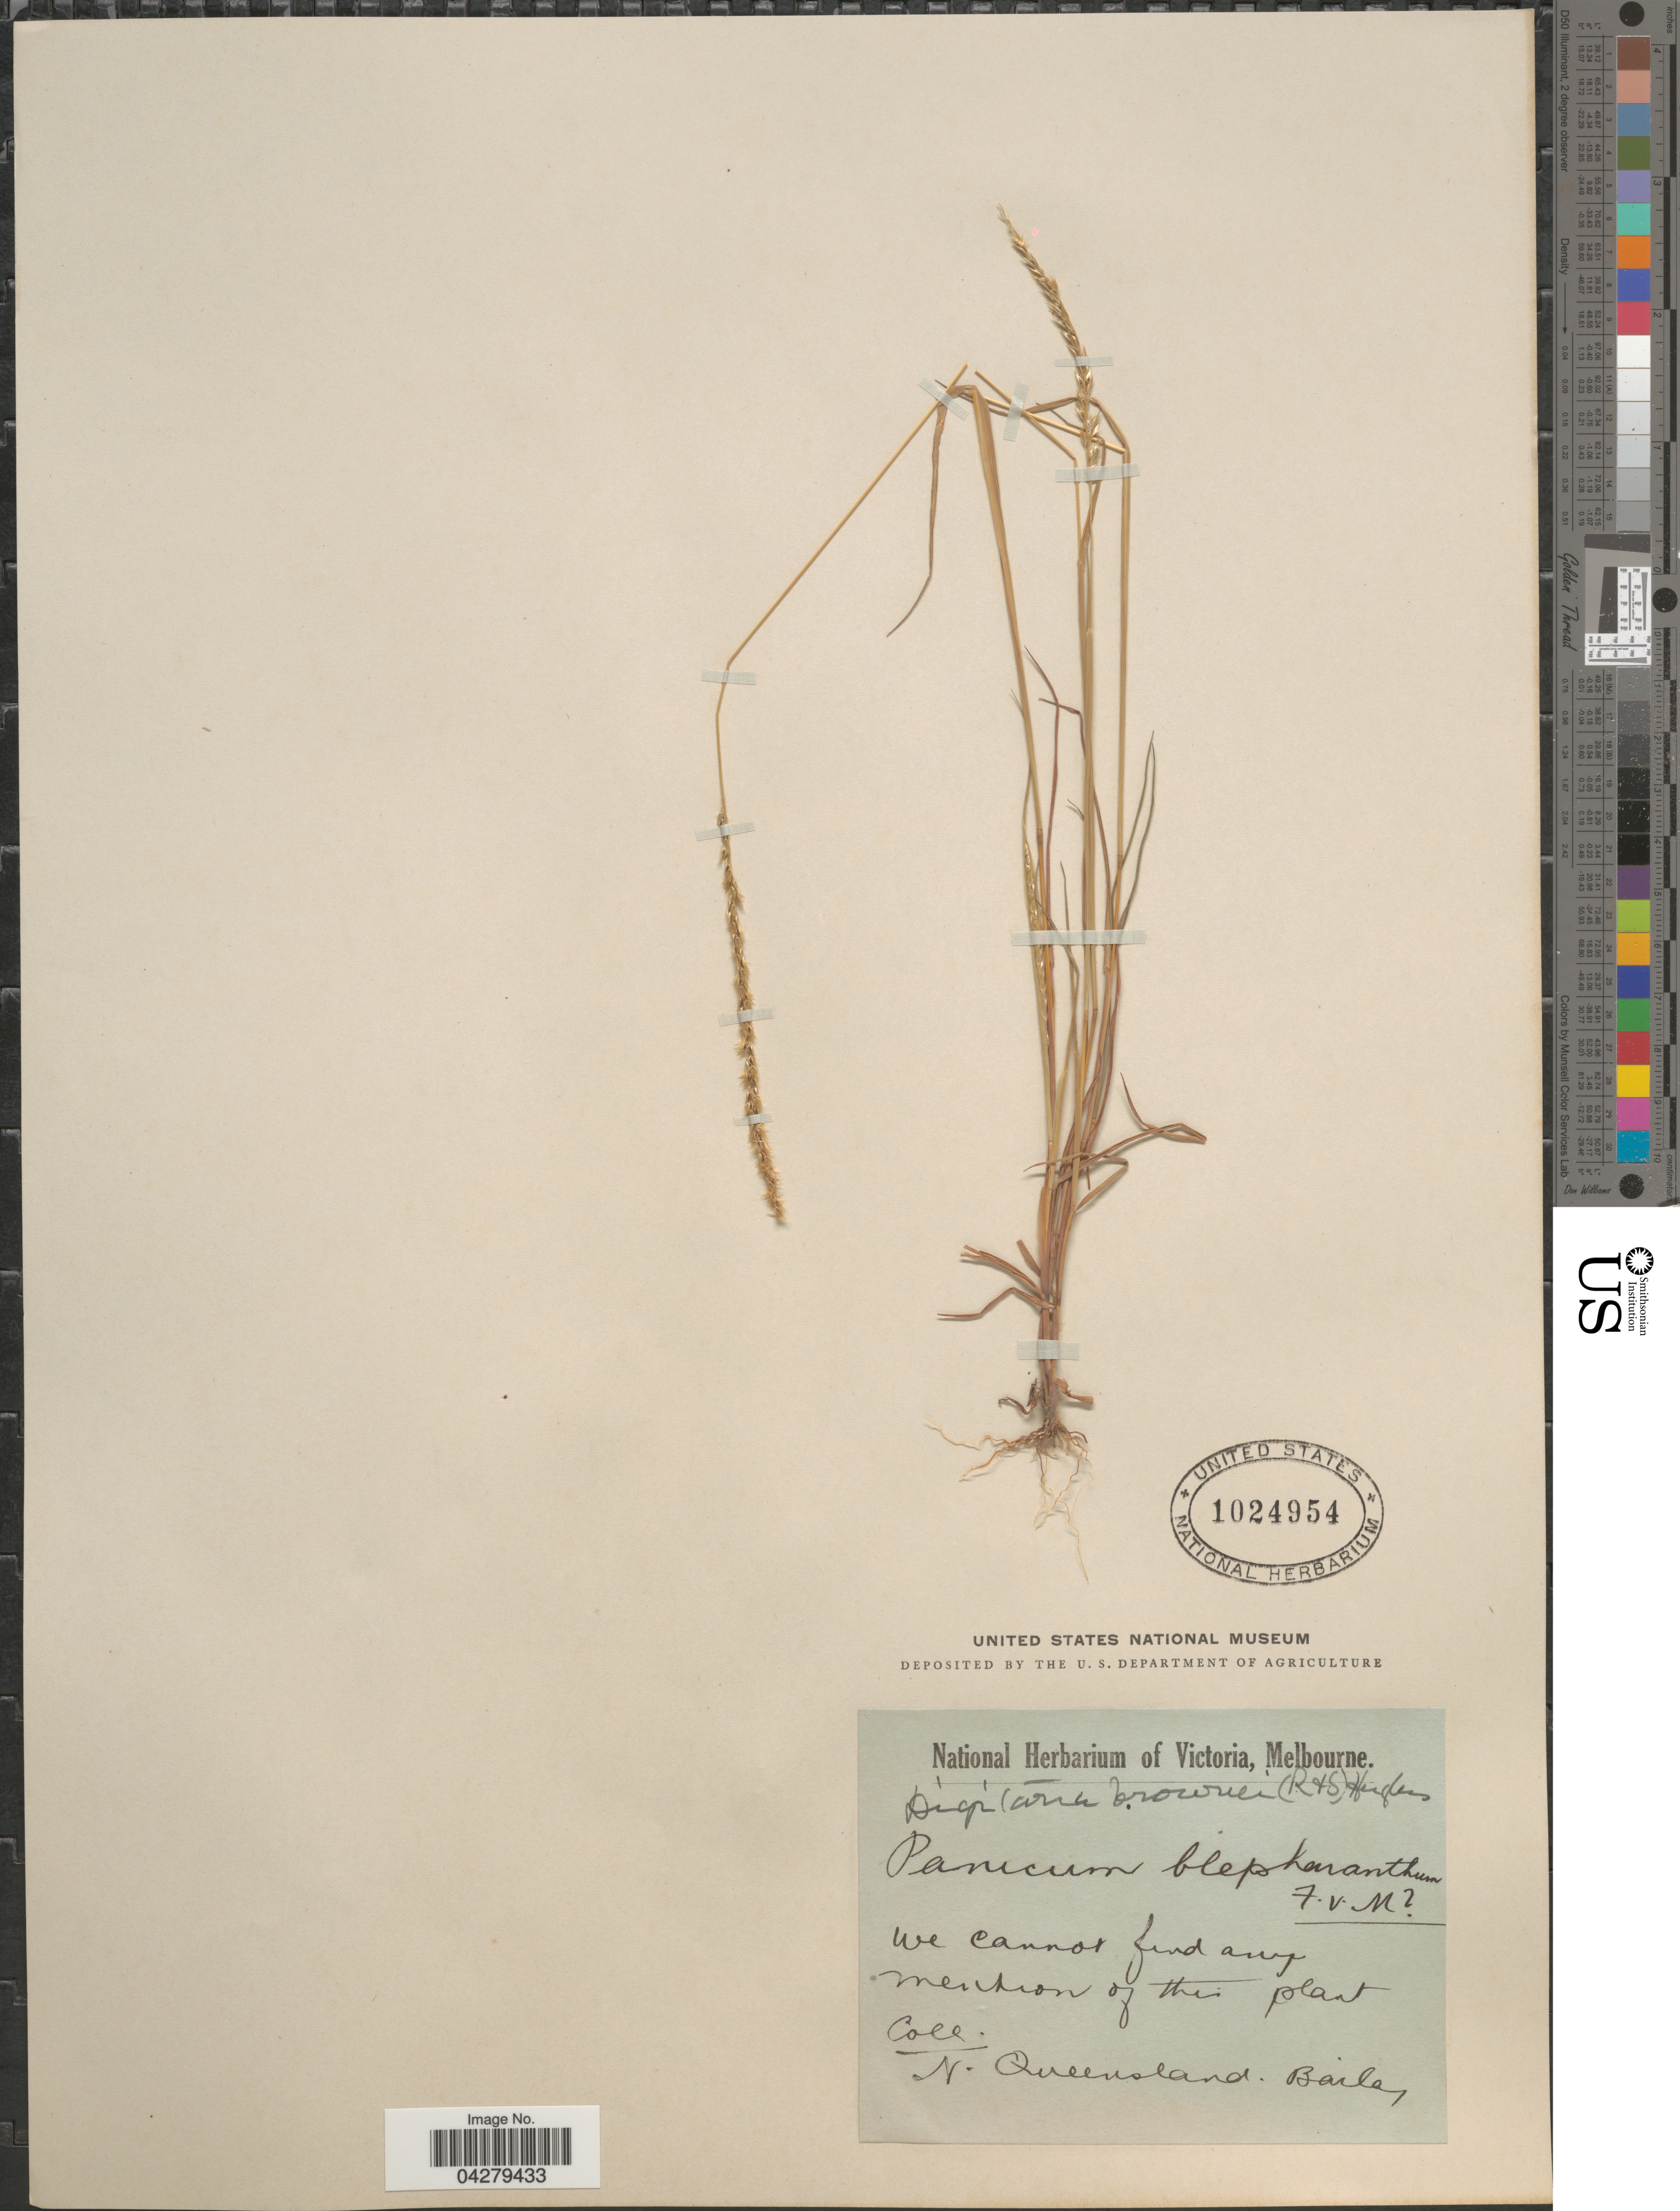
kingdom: Plantae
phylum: Tracheophyta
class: Liliopsida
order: Poales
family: Poaceae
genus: Digitaria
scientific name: Digitaria brownii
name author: (Roem. & Schult.) Hughes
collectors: Bailey, --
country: Australia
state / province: Queensland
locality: N. Queensland.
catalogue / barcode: US 1024954